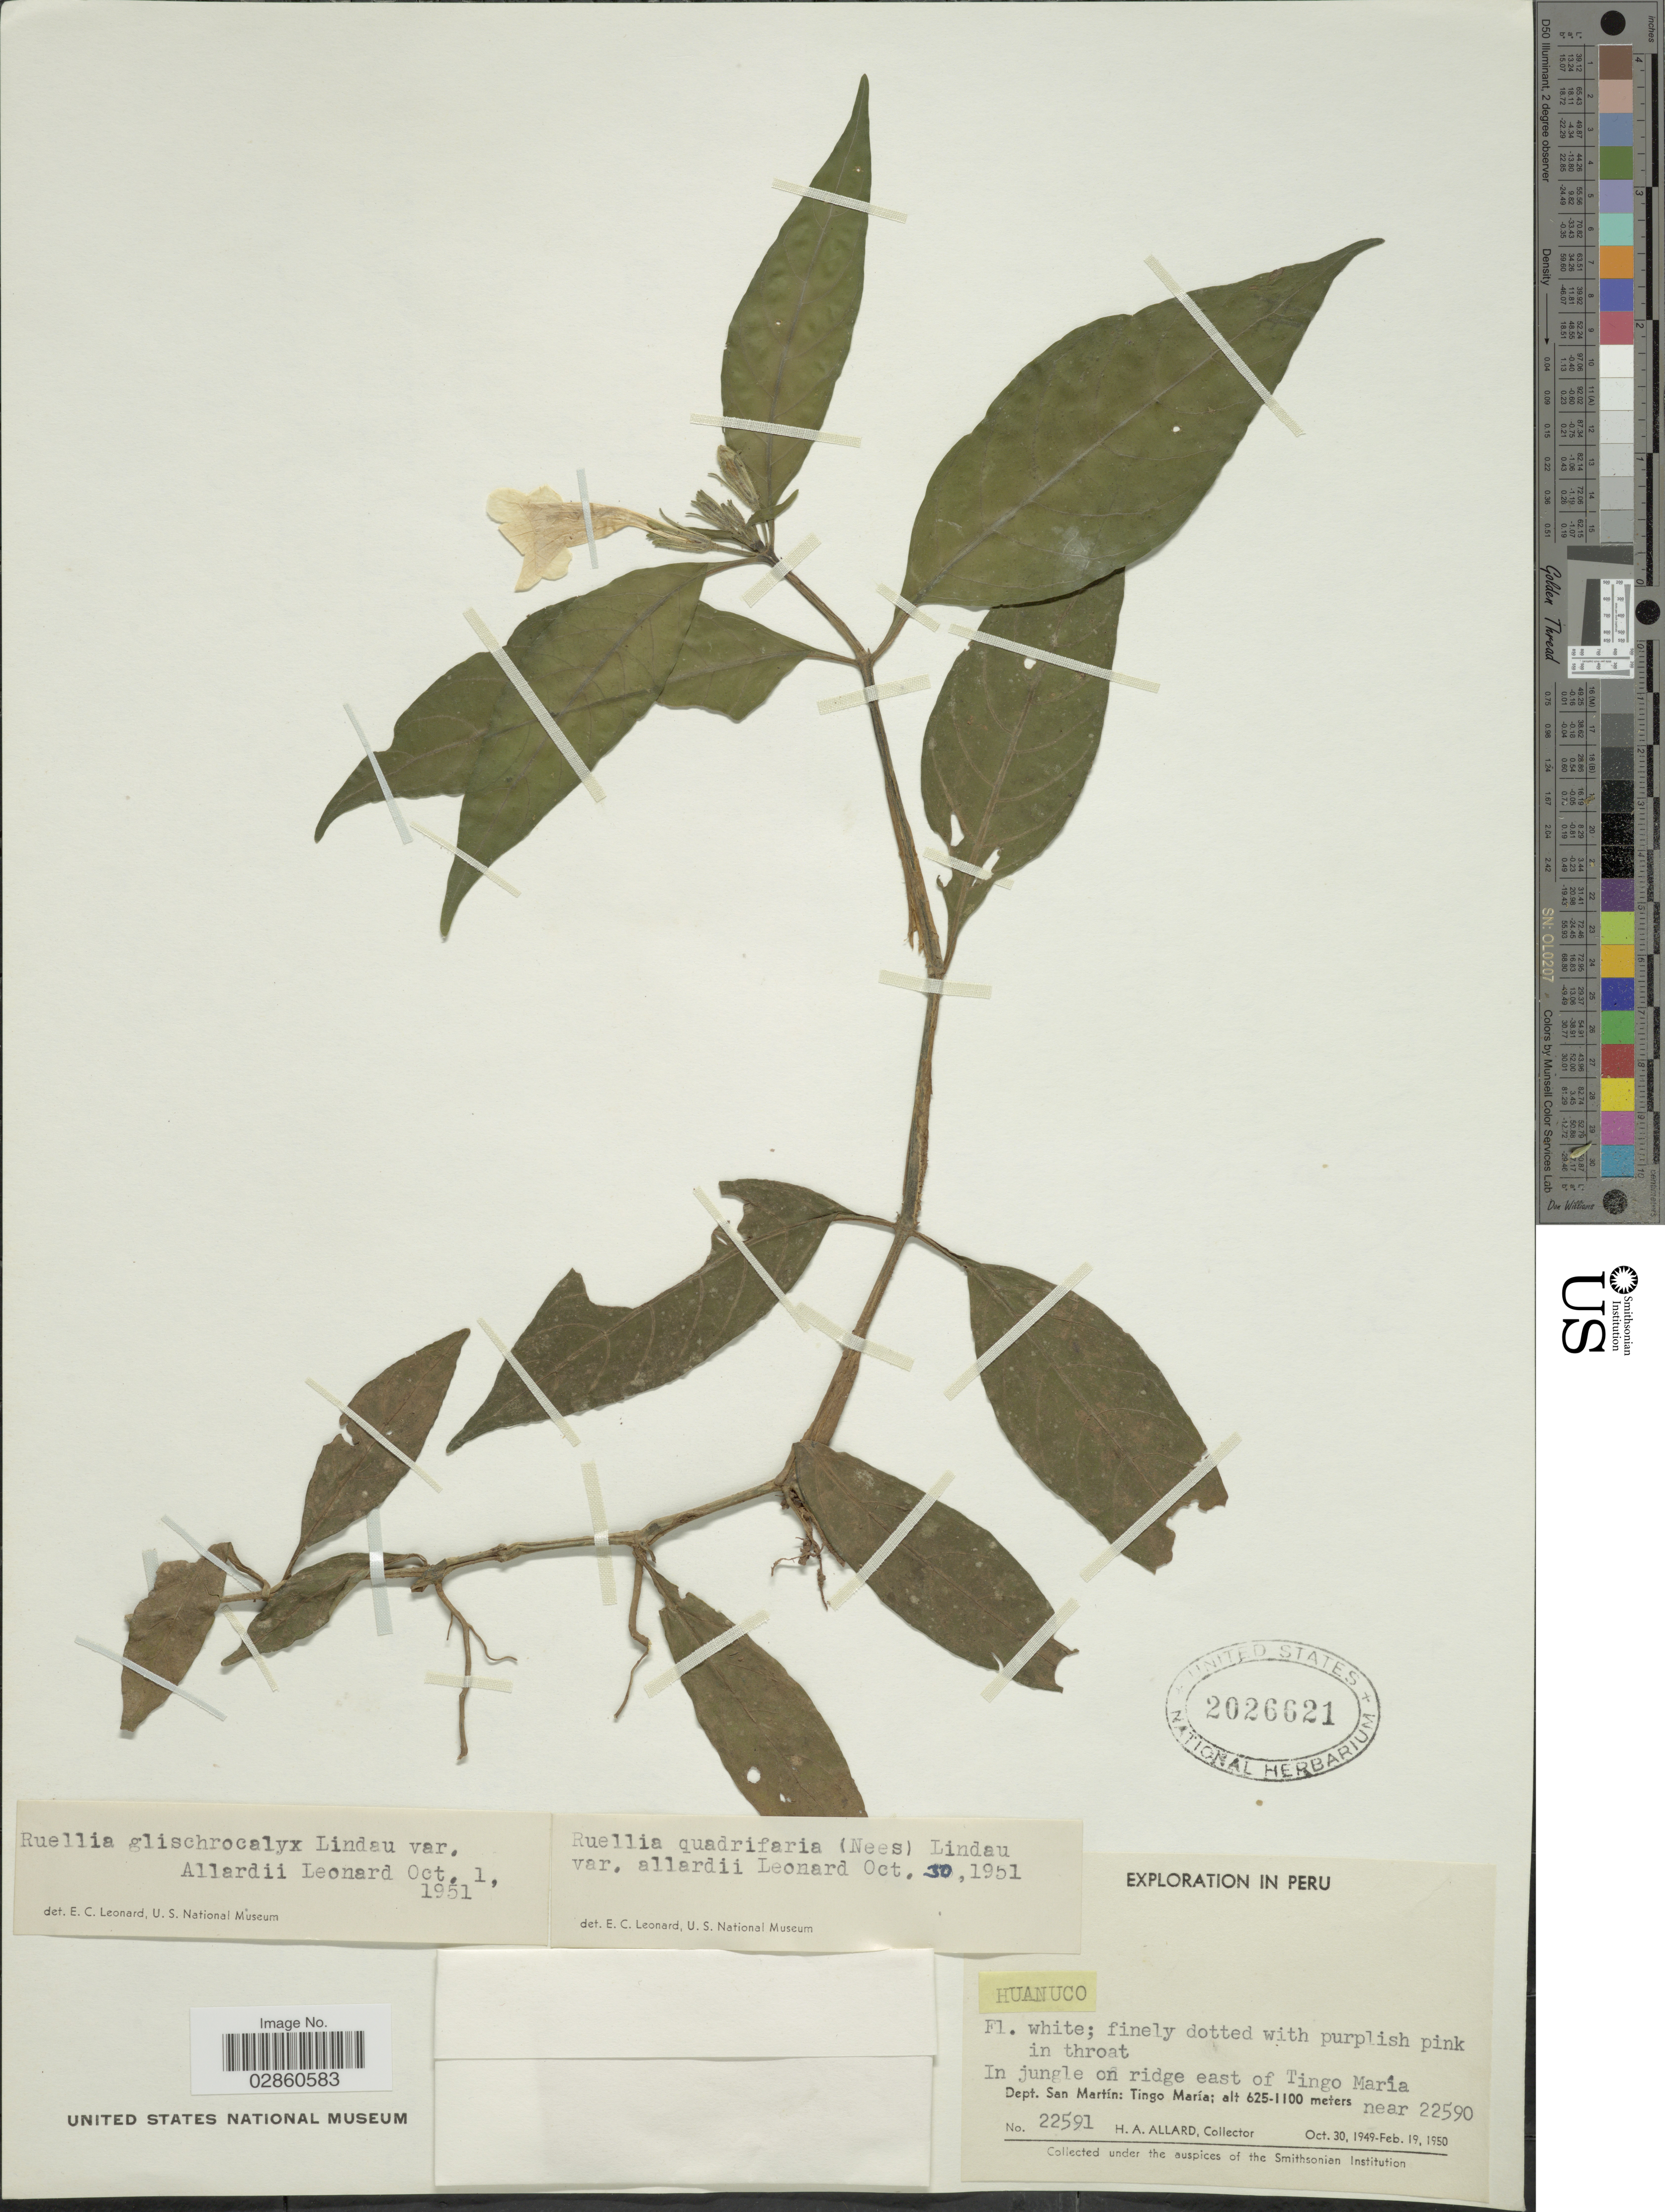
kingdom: Plantae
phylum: Tracheophyta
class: Magnoliopsida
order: Lamiales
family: Acanthaceae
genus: Ruellia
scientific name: Ruellia glischrocalyx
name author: Lindau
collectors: H. A. Allard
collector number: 22591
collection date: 1949-10-30/1950-02-19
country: Peru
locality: Huanuco. In jungle on ridge east of Tingo María near 22590. Dept. San Martín: Tingo María.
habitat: in jungle on ridge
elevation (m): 625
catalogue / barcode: US 2026621